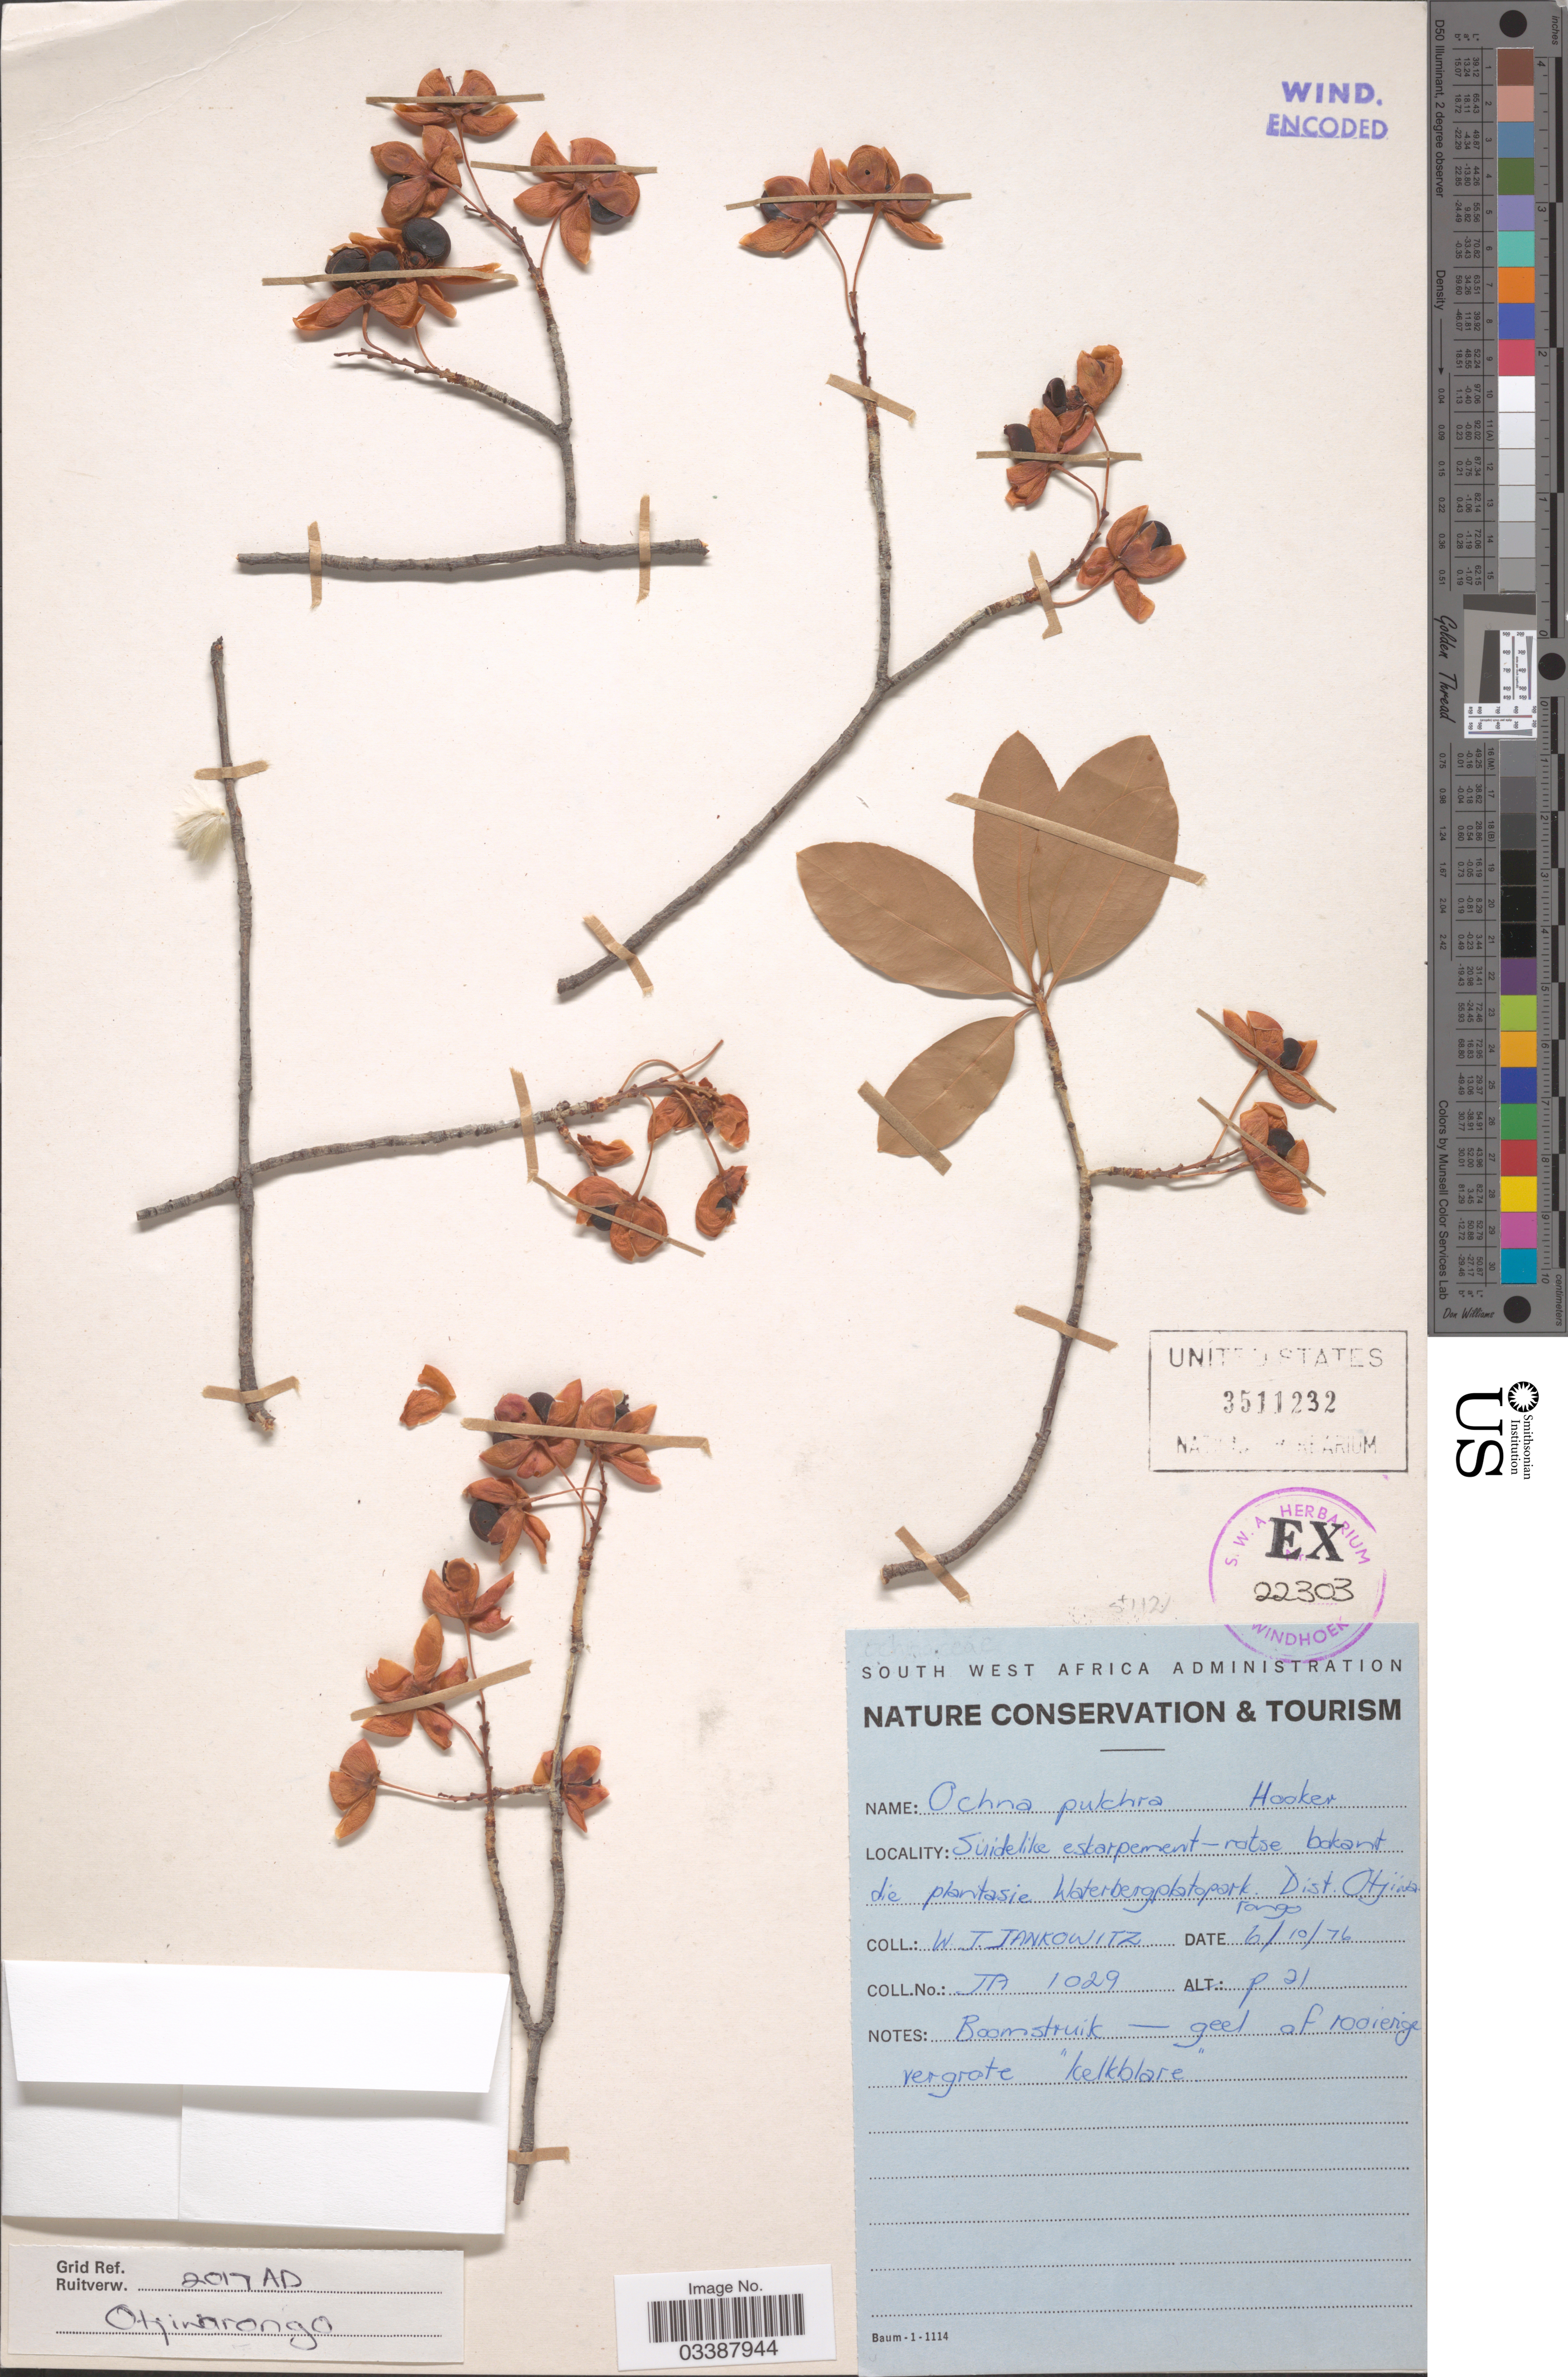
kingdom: Plantae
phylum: Tracheophyta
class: Magnoliopsida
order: Malpighiales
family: Ochnaceae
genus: Ochna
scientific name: Ochna pulchra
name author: Hook.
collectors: W. Jankowitz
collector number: JA 1029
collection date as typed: Transcribed d/m/y: 6/10/76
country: Namibia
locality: Suidelike eskarpement - rotse bokant die plantasie Waterbergplatopark. Dist. Otjiwarongo.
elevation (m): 6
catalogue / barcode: US 3511232